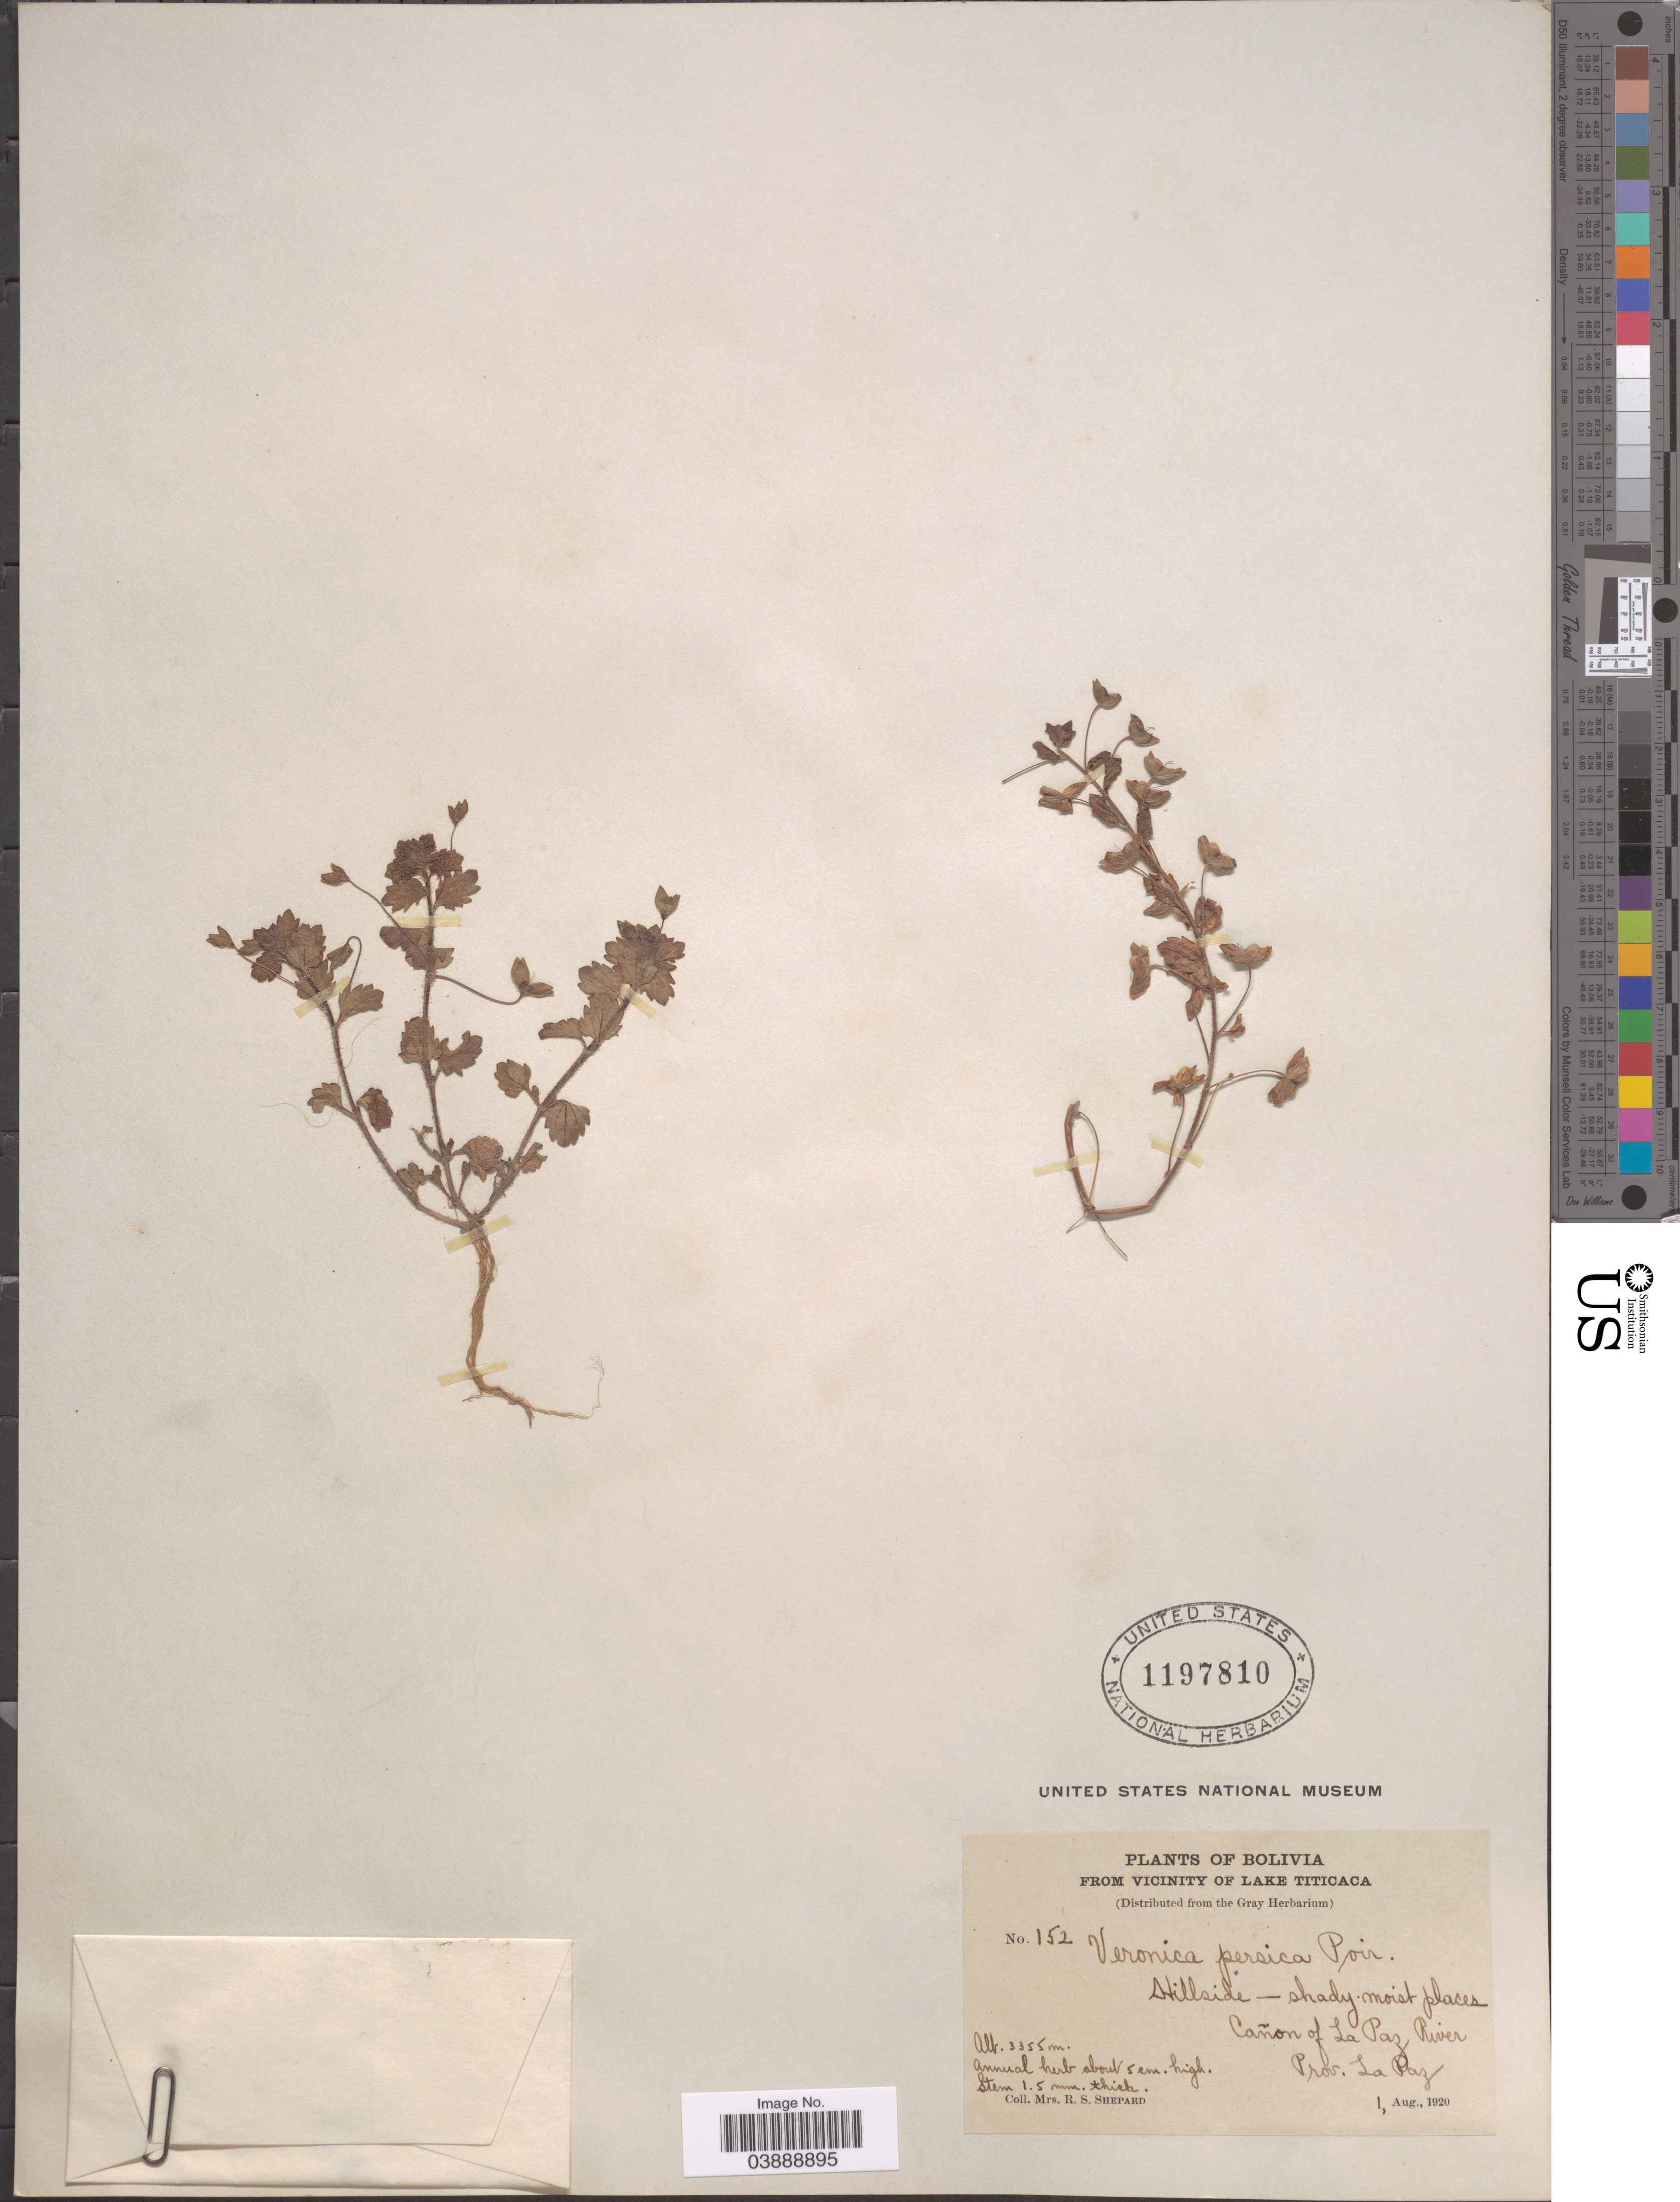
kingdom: Plantae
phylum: Tracheophyta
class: Magnoliopsida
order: Lamiales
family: Plantaginaceae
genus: Veronica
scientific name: Veronica persica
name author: Poir.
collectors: R. Shepard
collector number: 152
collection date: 1920-08-01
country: Bolivia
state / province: La Paz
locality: Vicinity of Lake Titicaca. Cañon of La Paz River.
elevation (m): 3355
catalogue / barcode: US 1197810